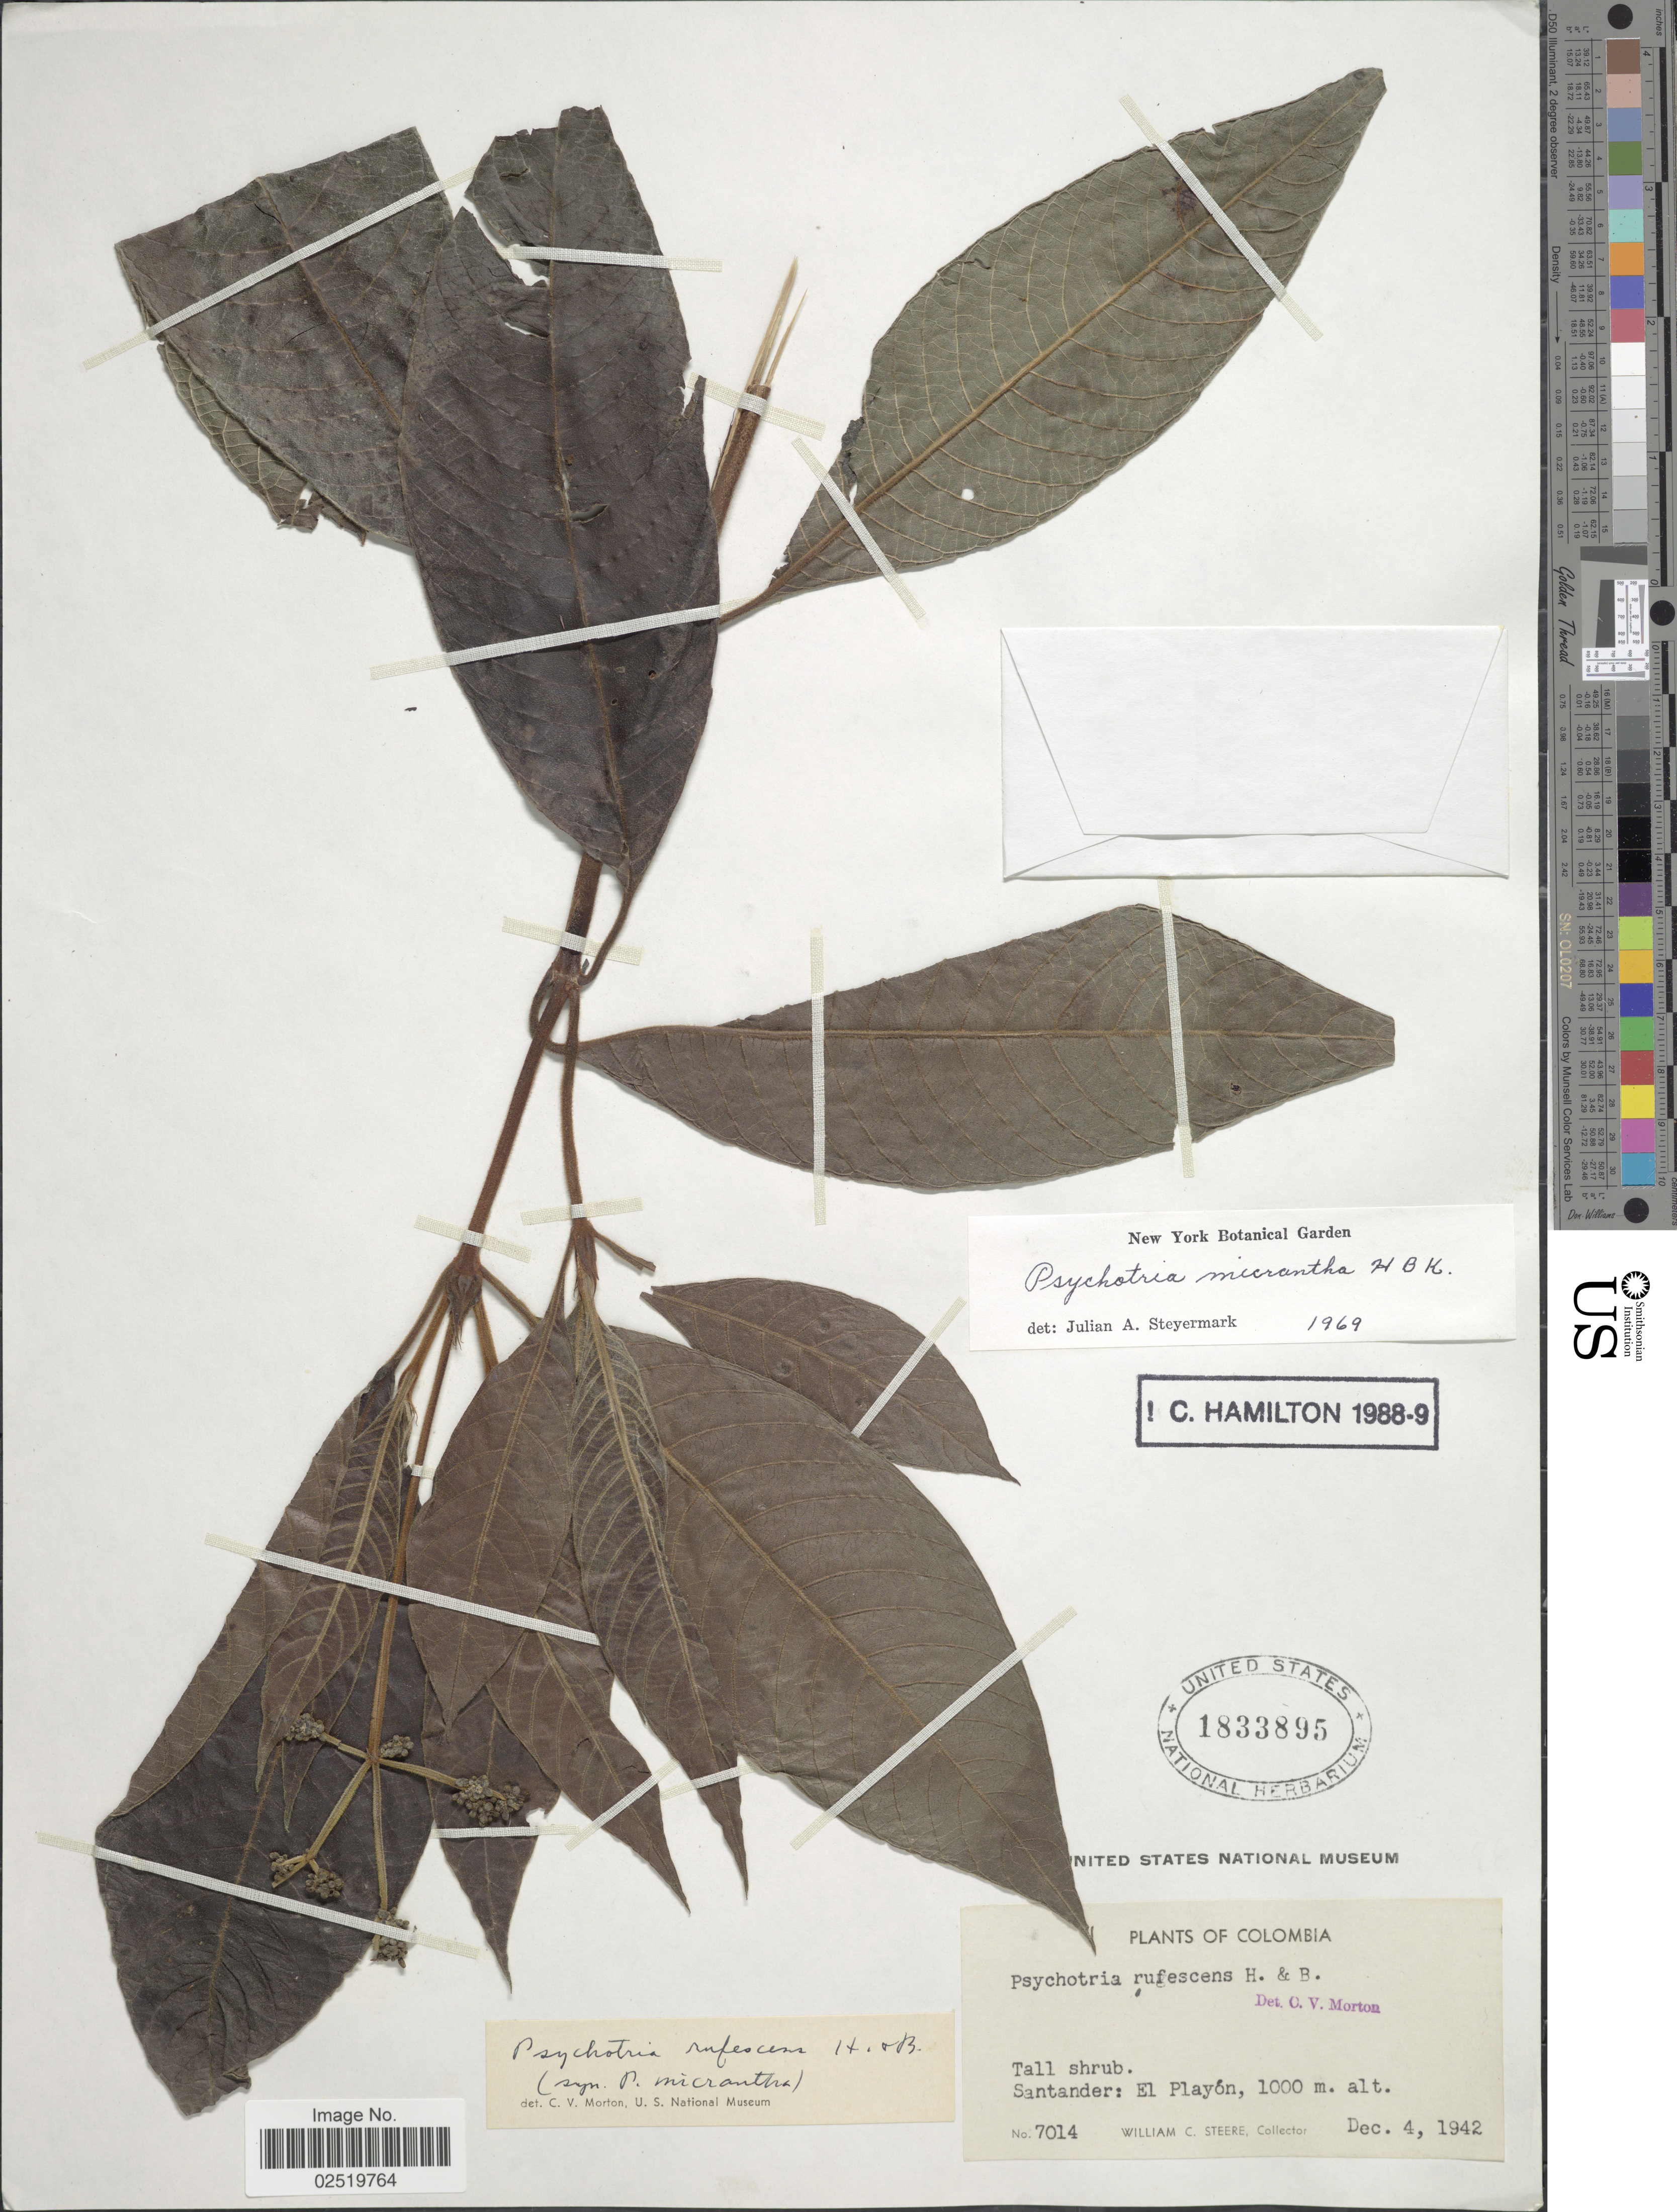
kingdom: Plantae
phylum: Tracheophyta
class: Magnoliopsida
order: Gentianales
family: Rubiaceae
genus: Psychotria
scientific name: Psychotria micrantha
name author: Kunth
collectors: W. C. Steere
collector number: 7014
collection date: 1942-12-04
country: Colombia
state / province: Santander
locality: El Playon.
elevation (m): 1000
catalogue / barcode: US 1833895